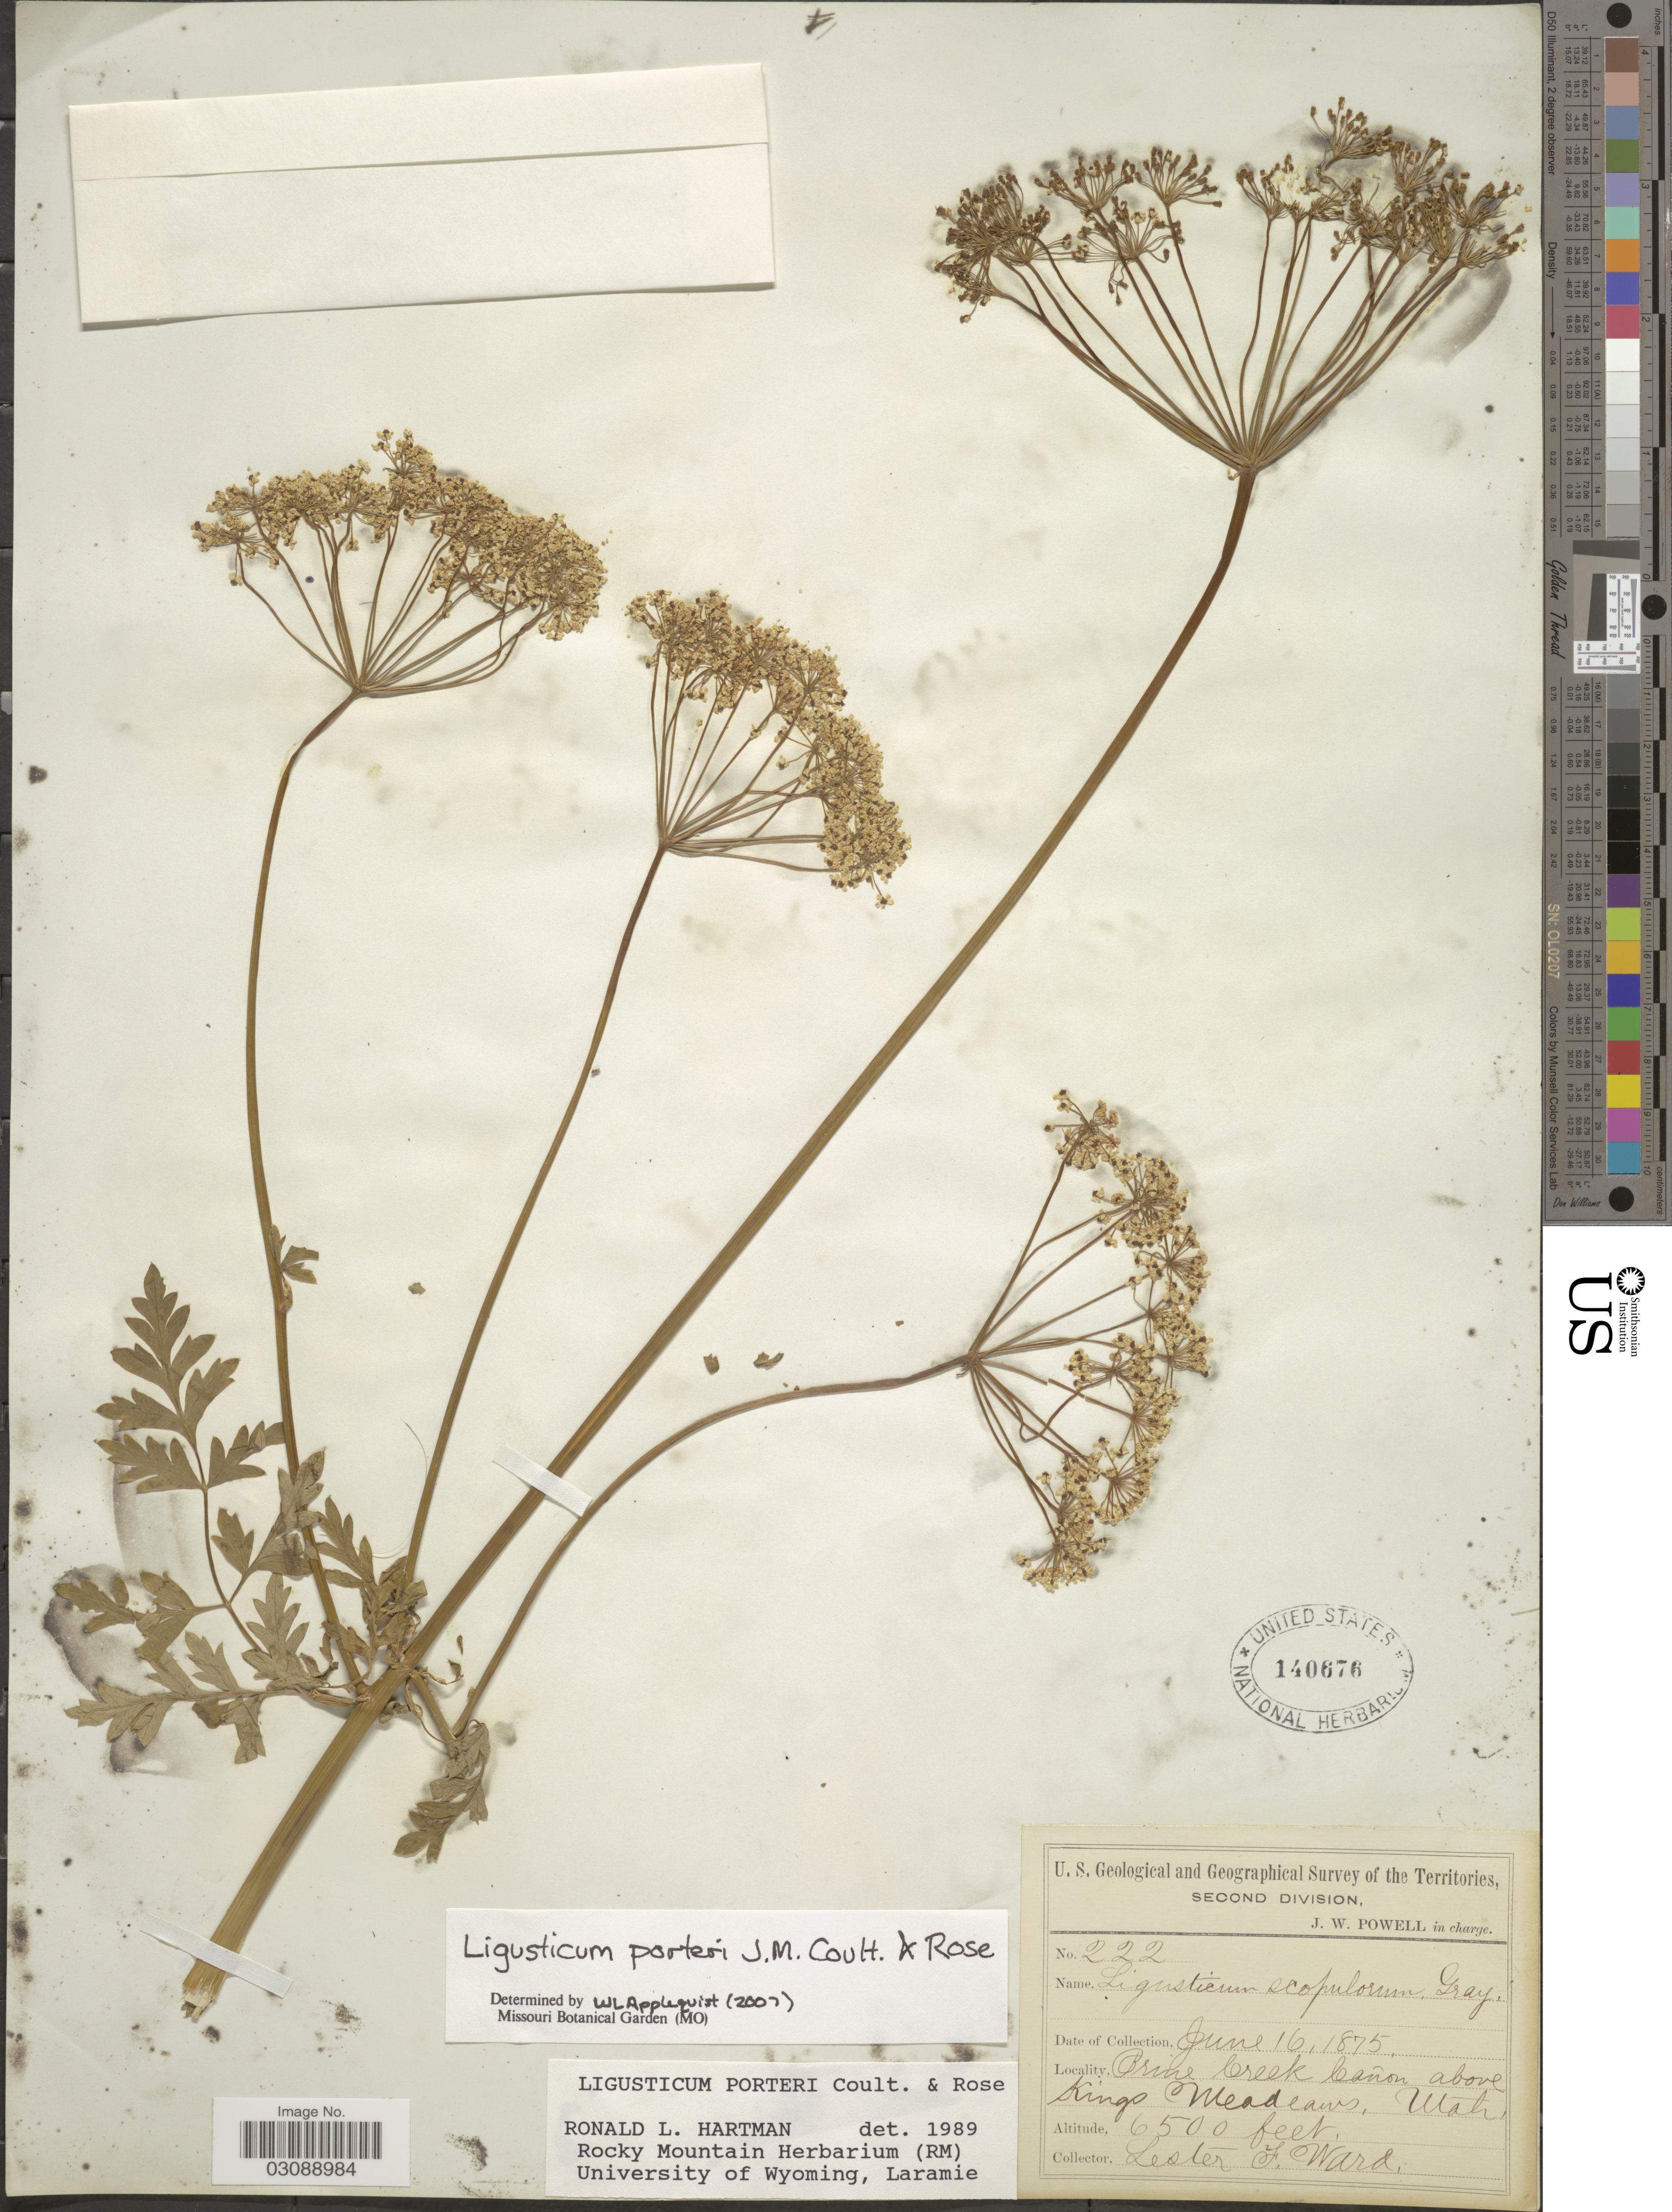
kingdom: Plantae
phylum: Tracheophyta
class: Magnoliopsida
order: Apiales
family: Apiaceae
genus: Ligusticum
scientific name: Ligusticum porteri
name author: J.M. Coult. & Rose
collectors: L. F. Ward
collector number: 222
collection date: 1875-06-16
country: United States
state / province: Utah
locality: Prine Creek Cañon above Kings Meadeaws.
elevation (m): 1981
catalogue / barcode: US 140676